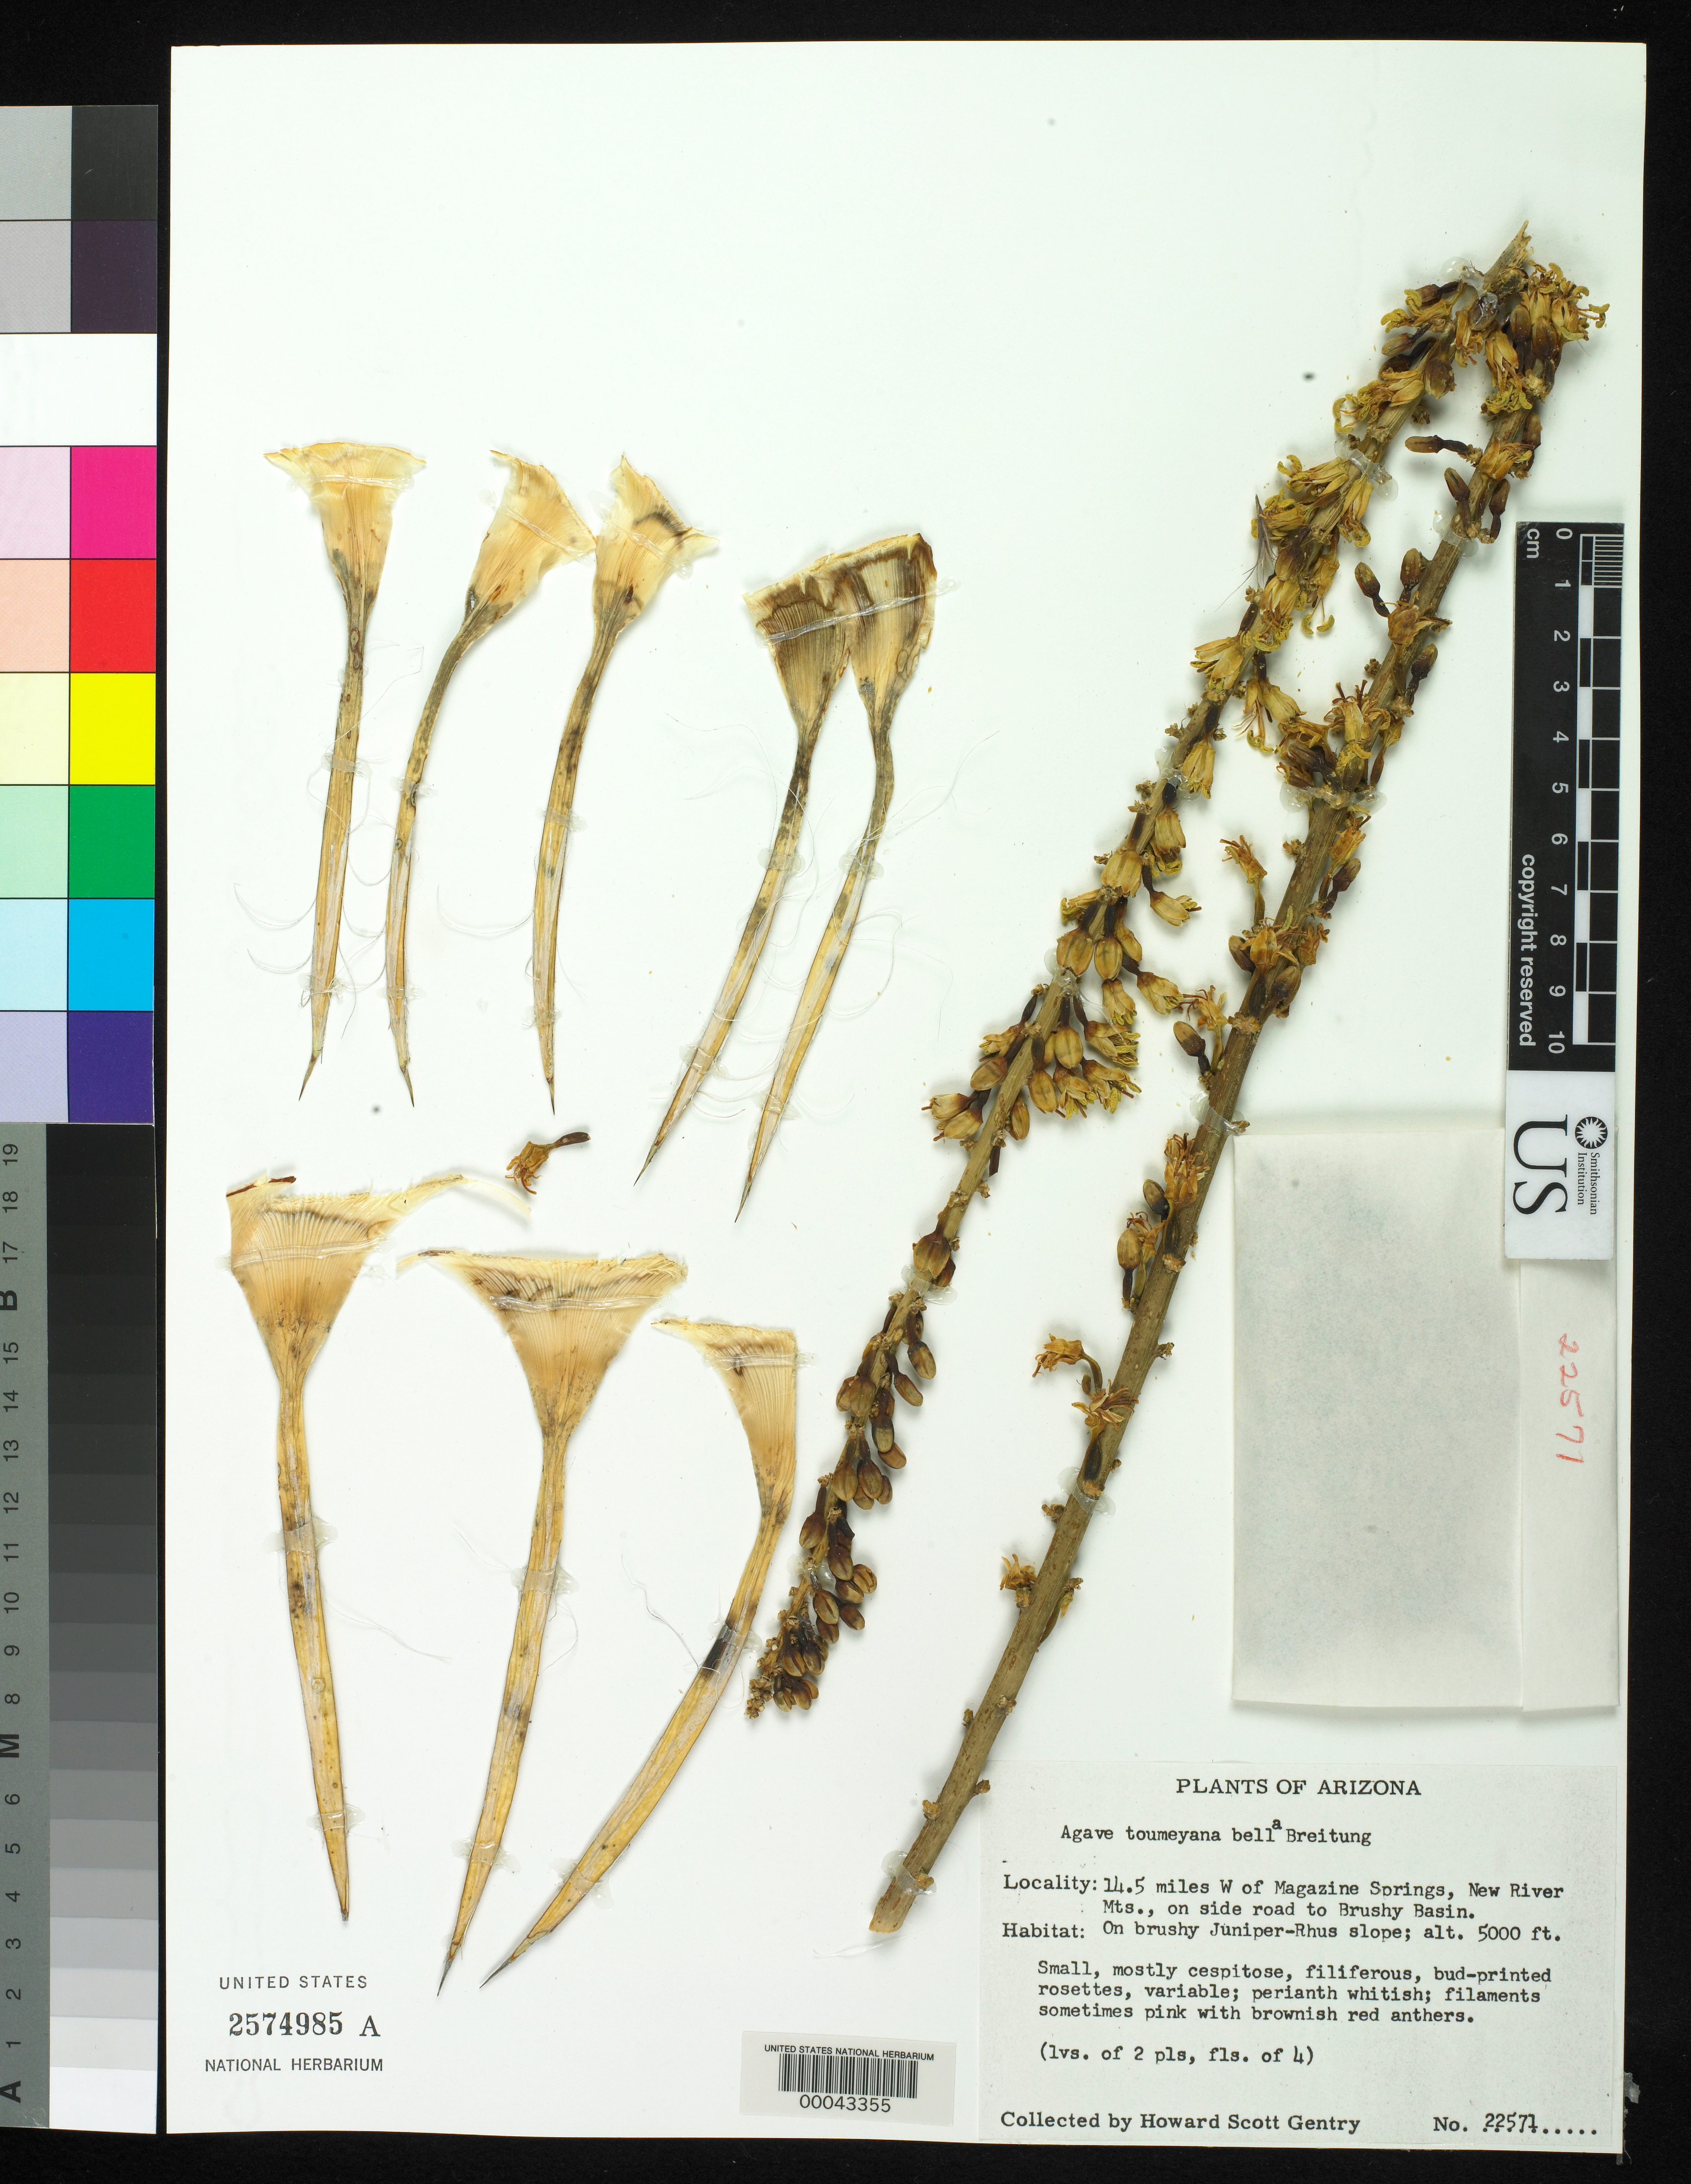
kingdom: Plantae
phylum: Tracheophyta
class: Liliopsida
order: Asparagales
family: Asparagaceae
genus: Agave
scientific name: Agave toumeyana var. bella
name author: Breitung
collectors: H. S. Gentry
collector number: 22571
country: United States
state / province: Arizona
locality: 14.5 mi w of magazine spring,new river mts, on side road to brushy basin.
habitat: On brushy juniper-rhus slope.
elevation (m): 1524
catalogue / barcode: US 2574985A